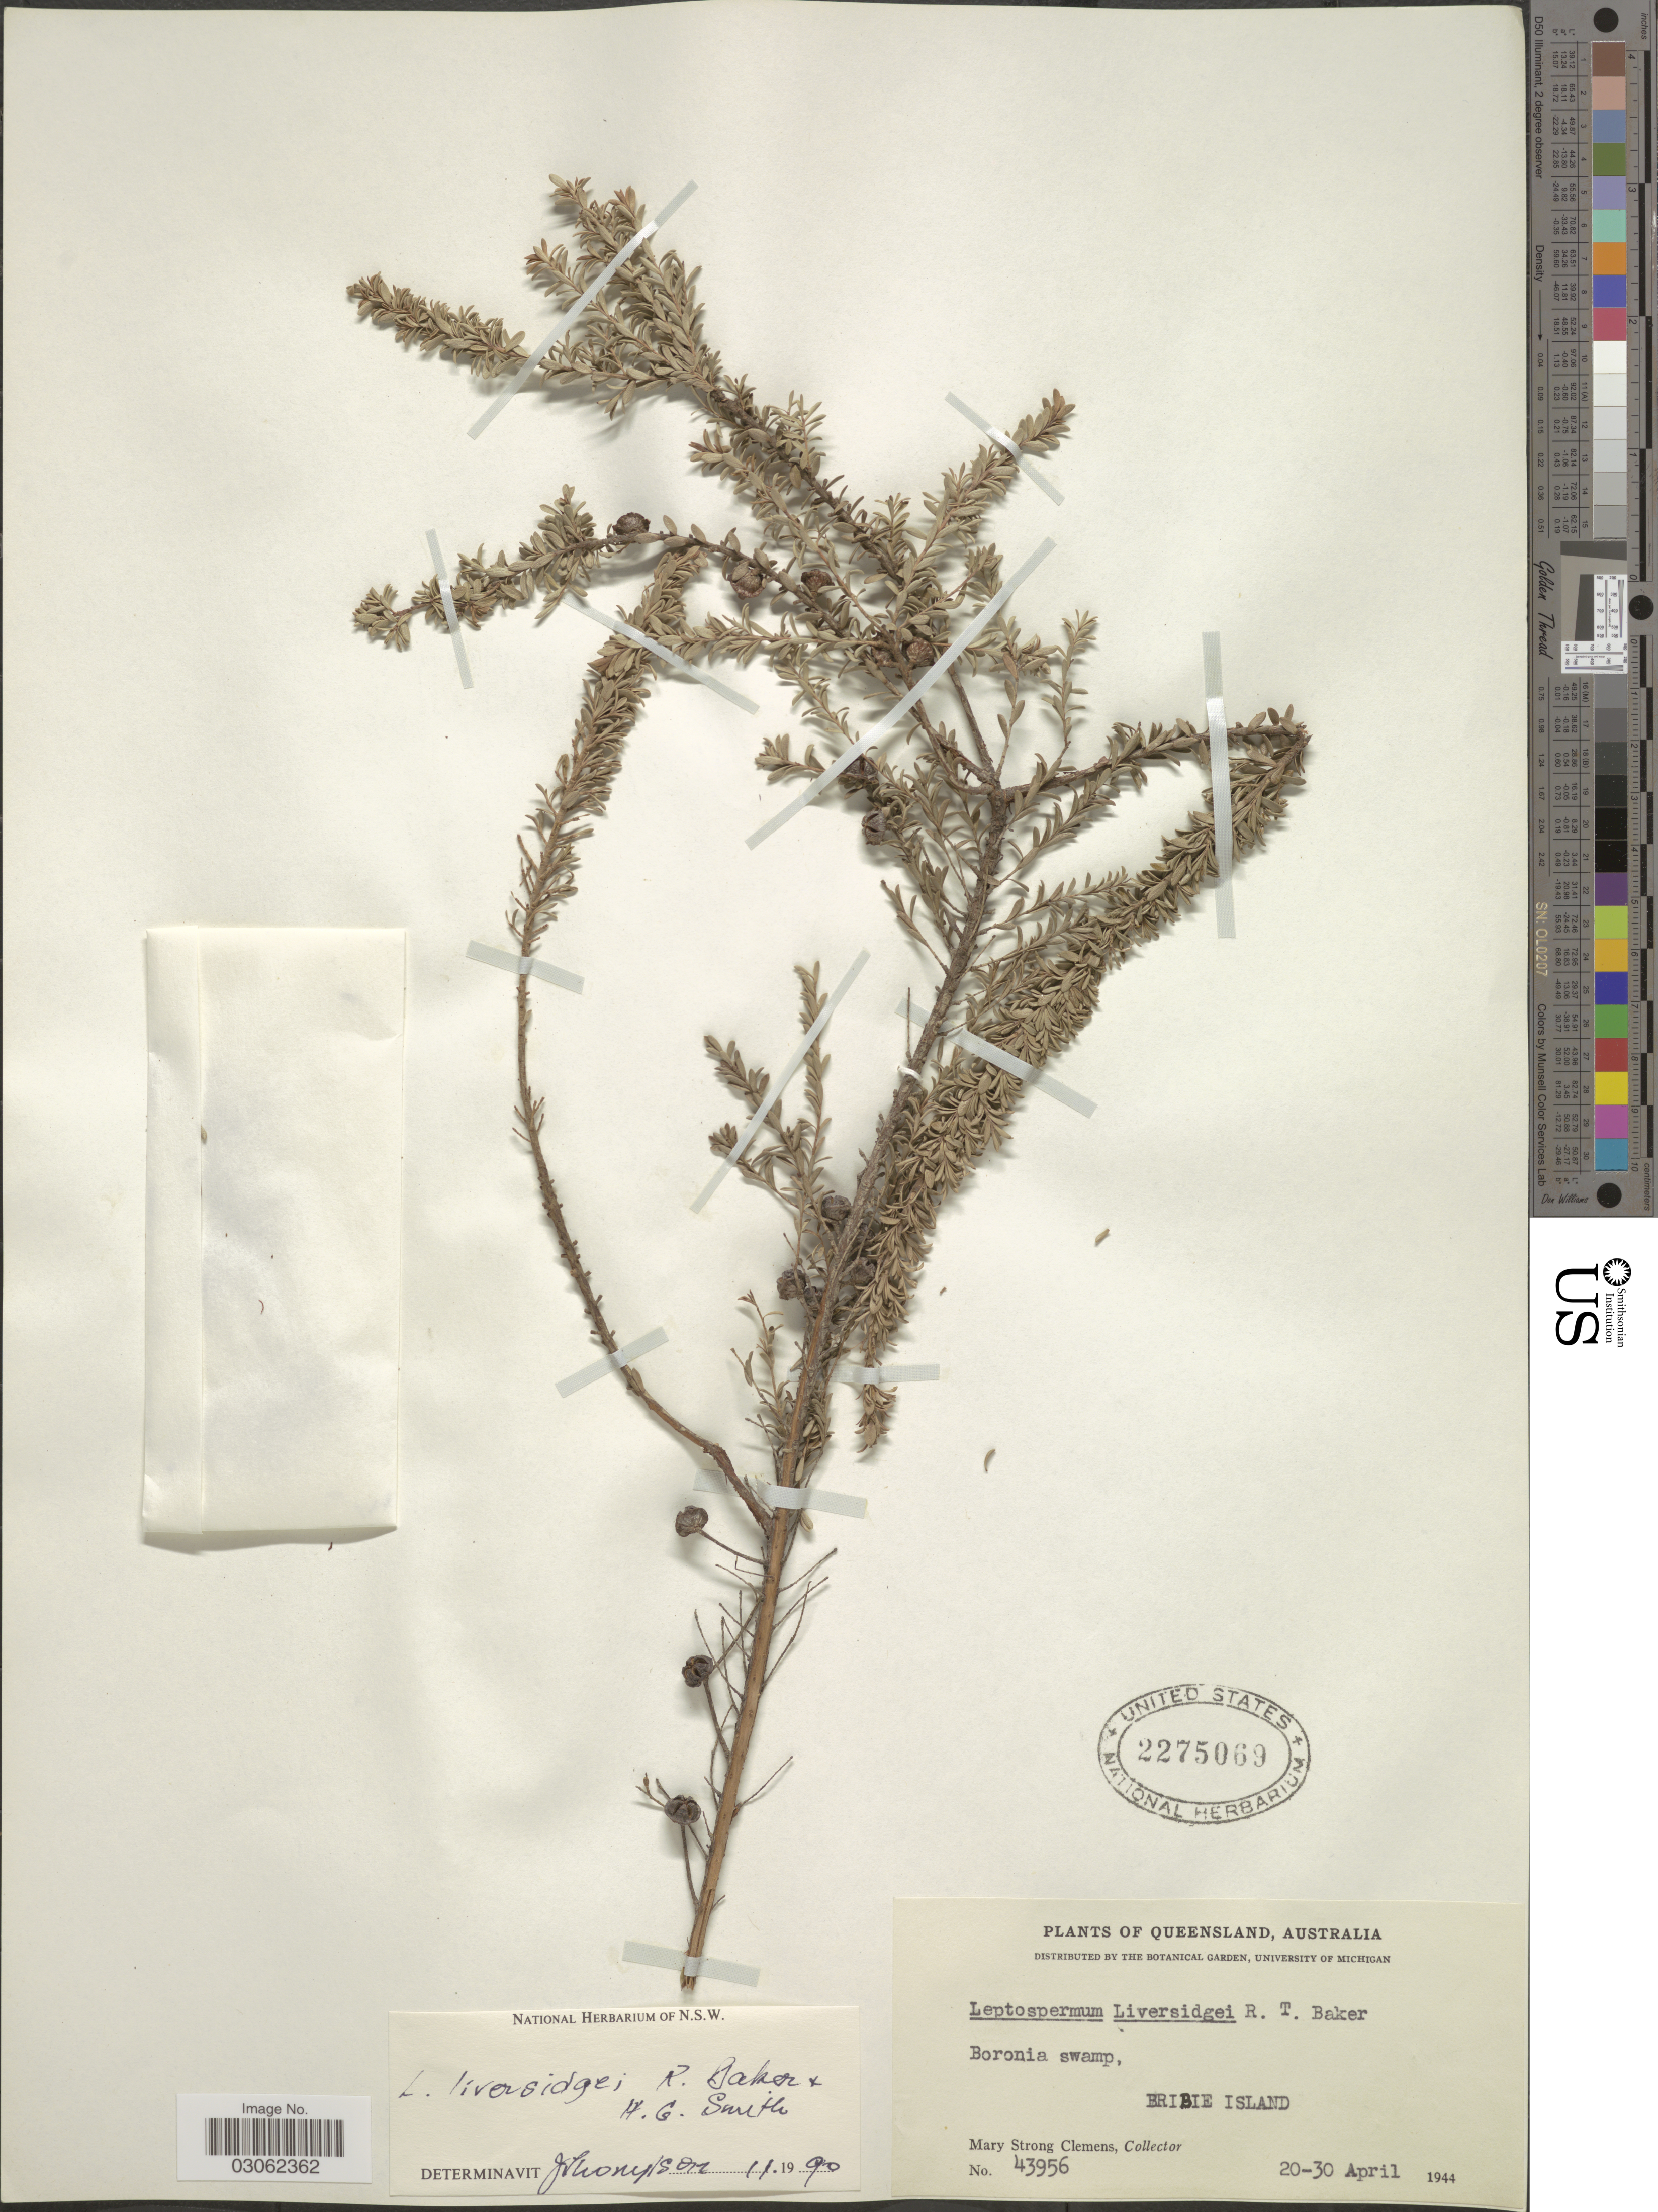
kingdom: Plantae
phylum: Tracheophyta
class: Magnoliopsida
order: Myrtales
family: Myrtaceae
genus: Leptospermum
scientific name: Leptospermum liversidgei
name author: R.T. Baker & H.G. Sm.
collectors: M. S. Clemens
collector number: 43956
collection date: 1944-04-20/1944-04-30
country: Australia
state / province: Queensland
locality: Bribie Island.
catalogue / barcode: US 2275069